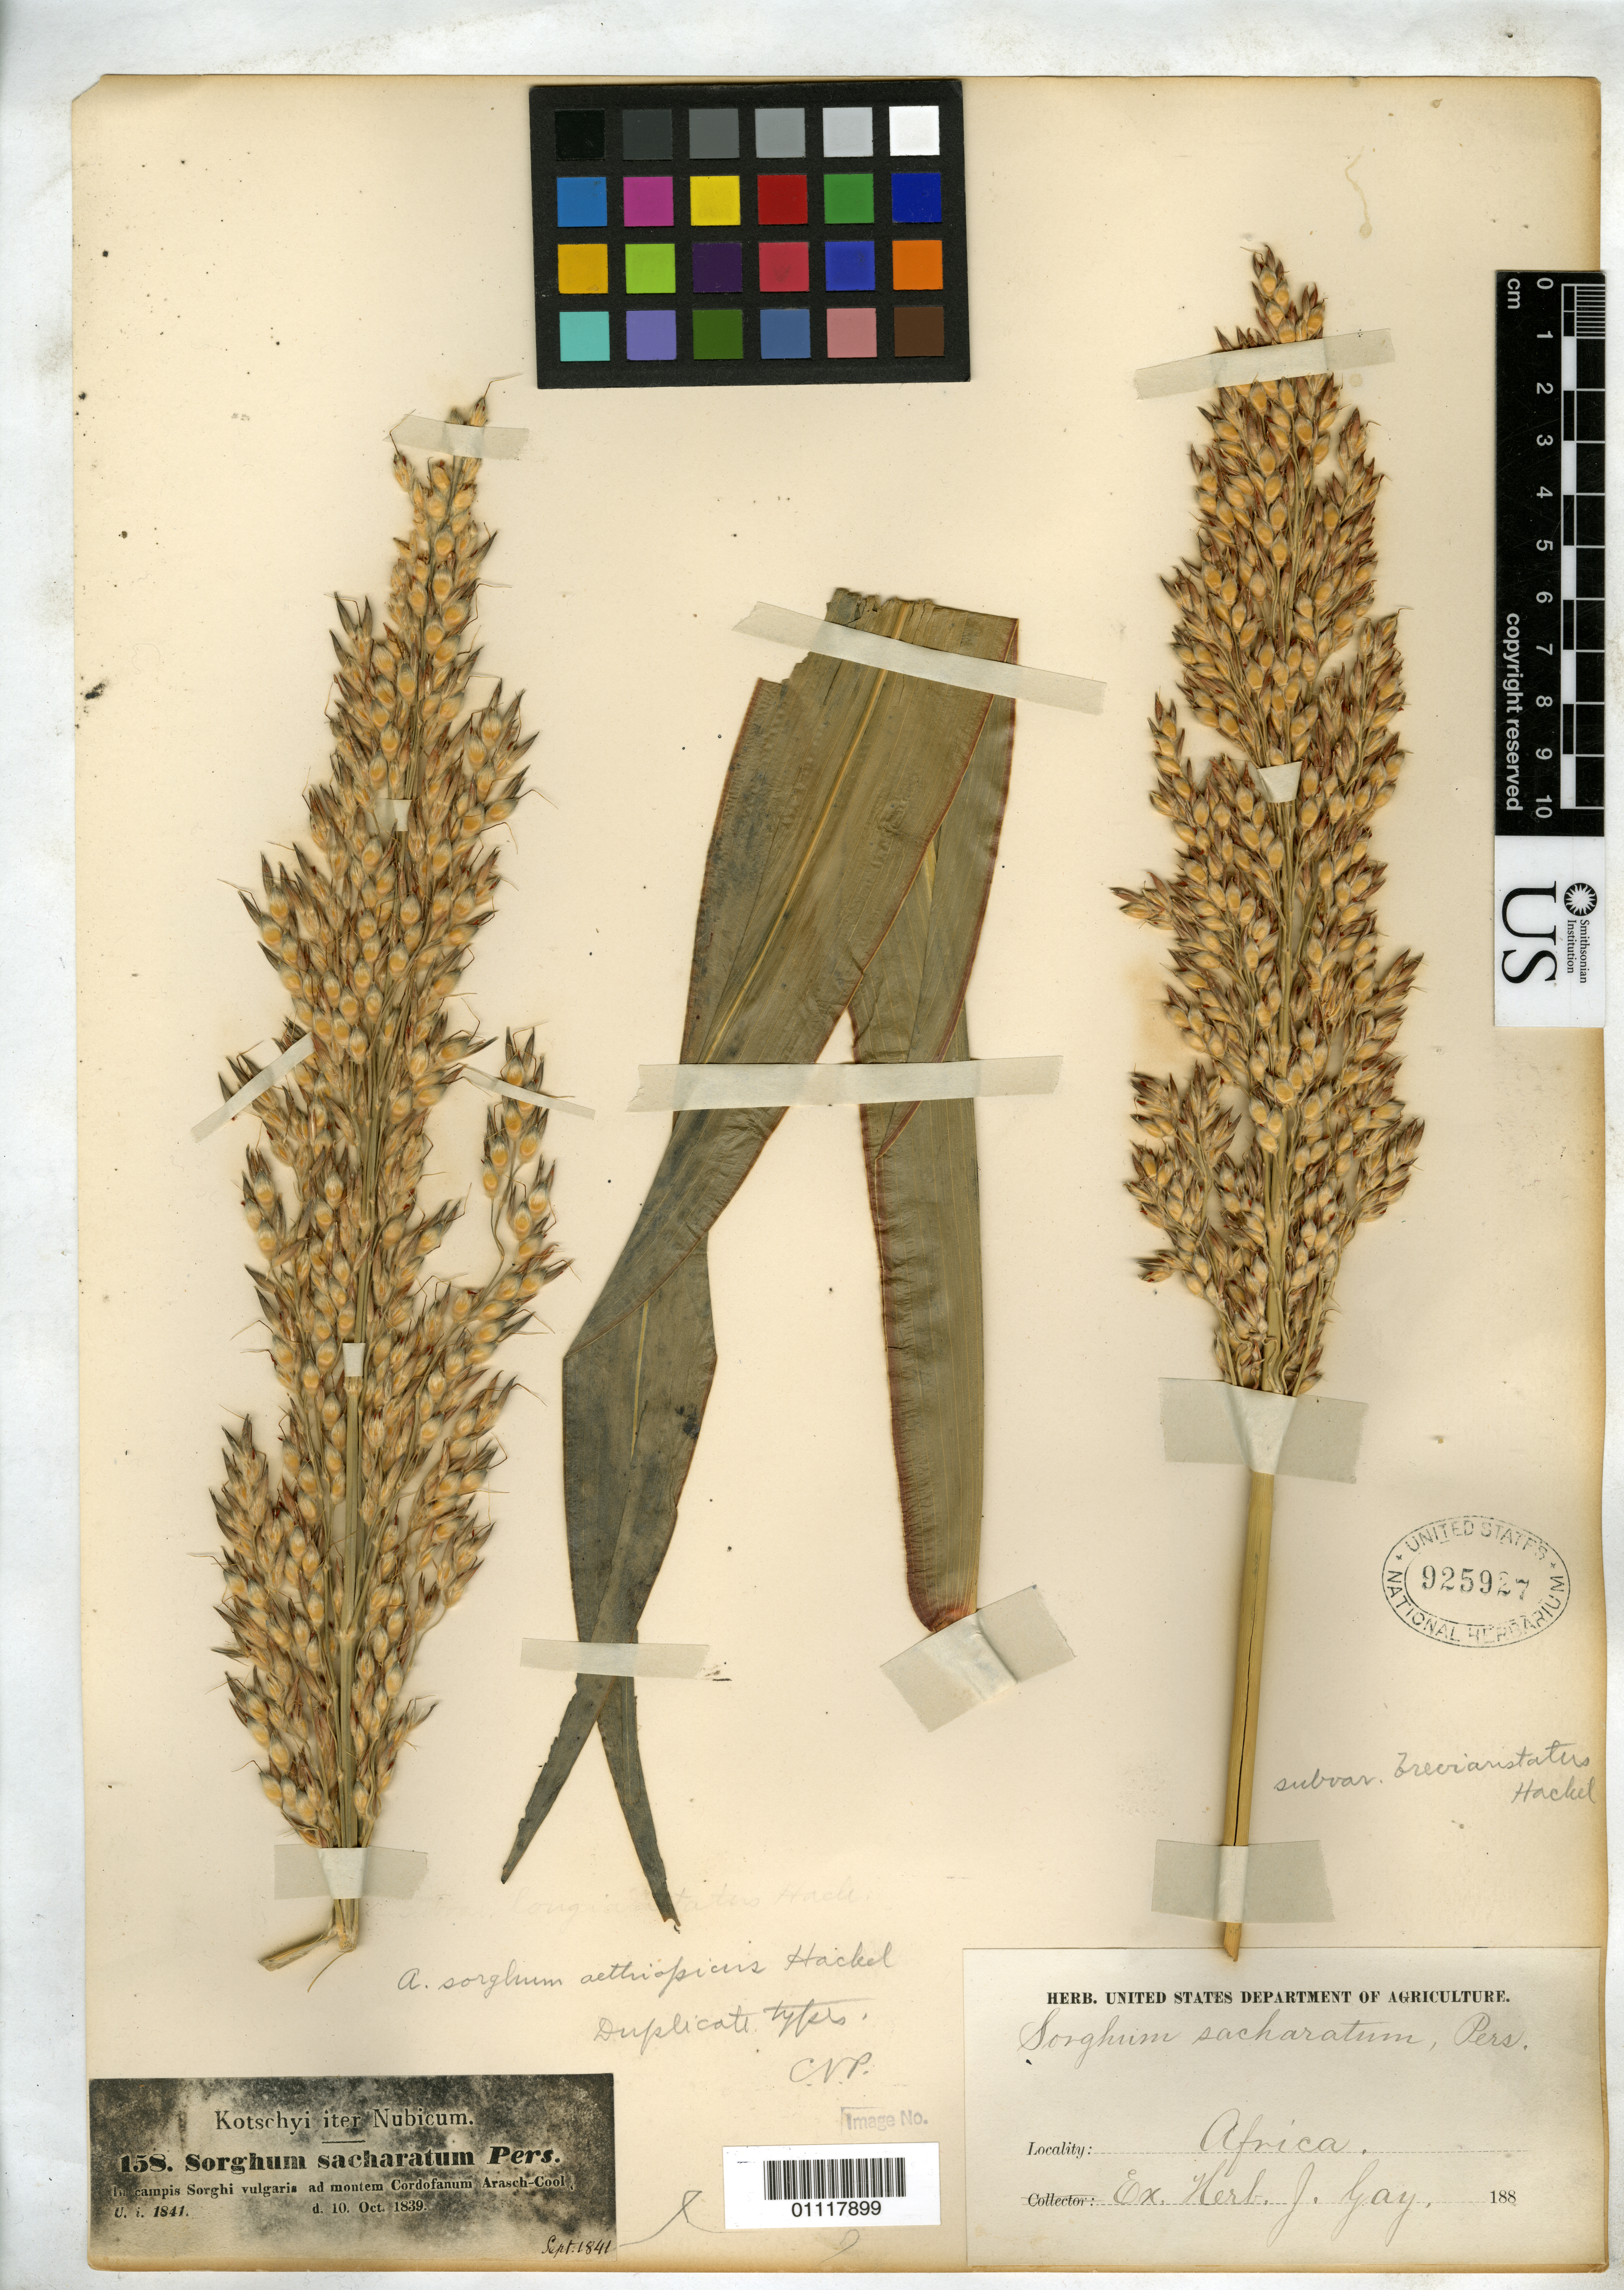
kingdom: Plantae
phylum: Tracheophyta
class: Liliopsida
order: Poales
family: Poaceae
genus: Andropogon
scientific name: Andropogon sorghum var. aethiopicus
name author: Hack.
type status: Syntype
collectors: K. G. Kotschy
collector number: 158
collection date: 1839-10-10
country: Sudan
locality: inter Nubicum, in campis Sorghi vulgaria ad montem Cordofanum Arasch - Cool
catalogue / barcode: US 925927